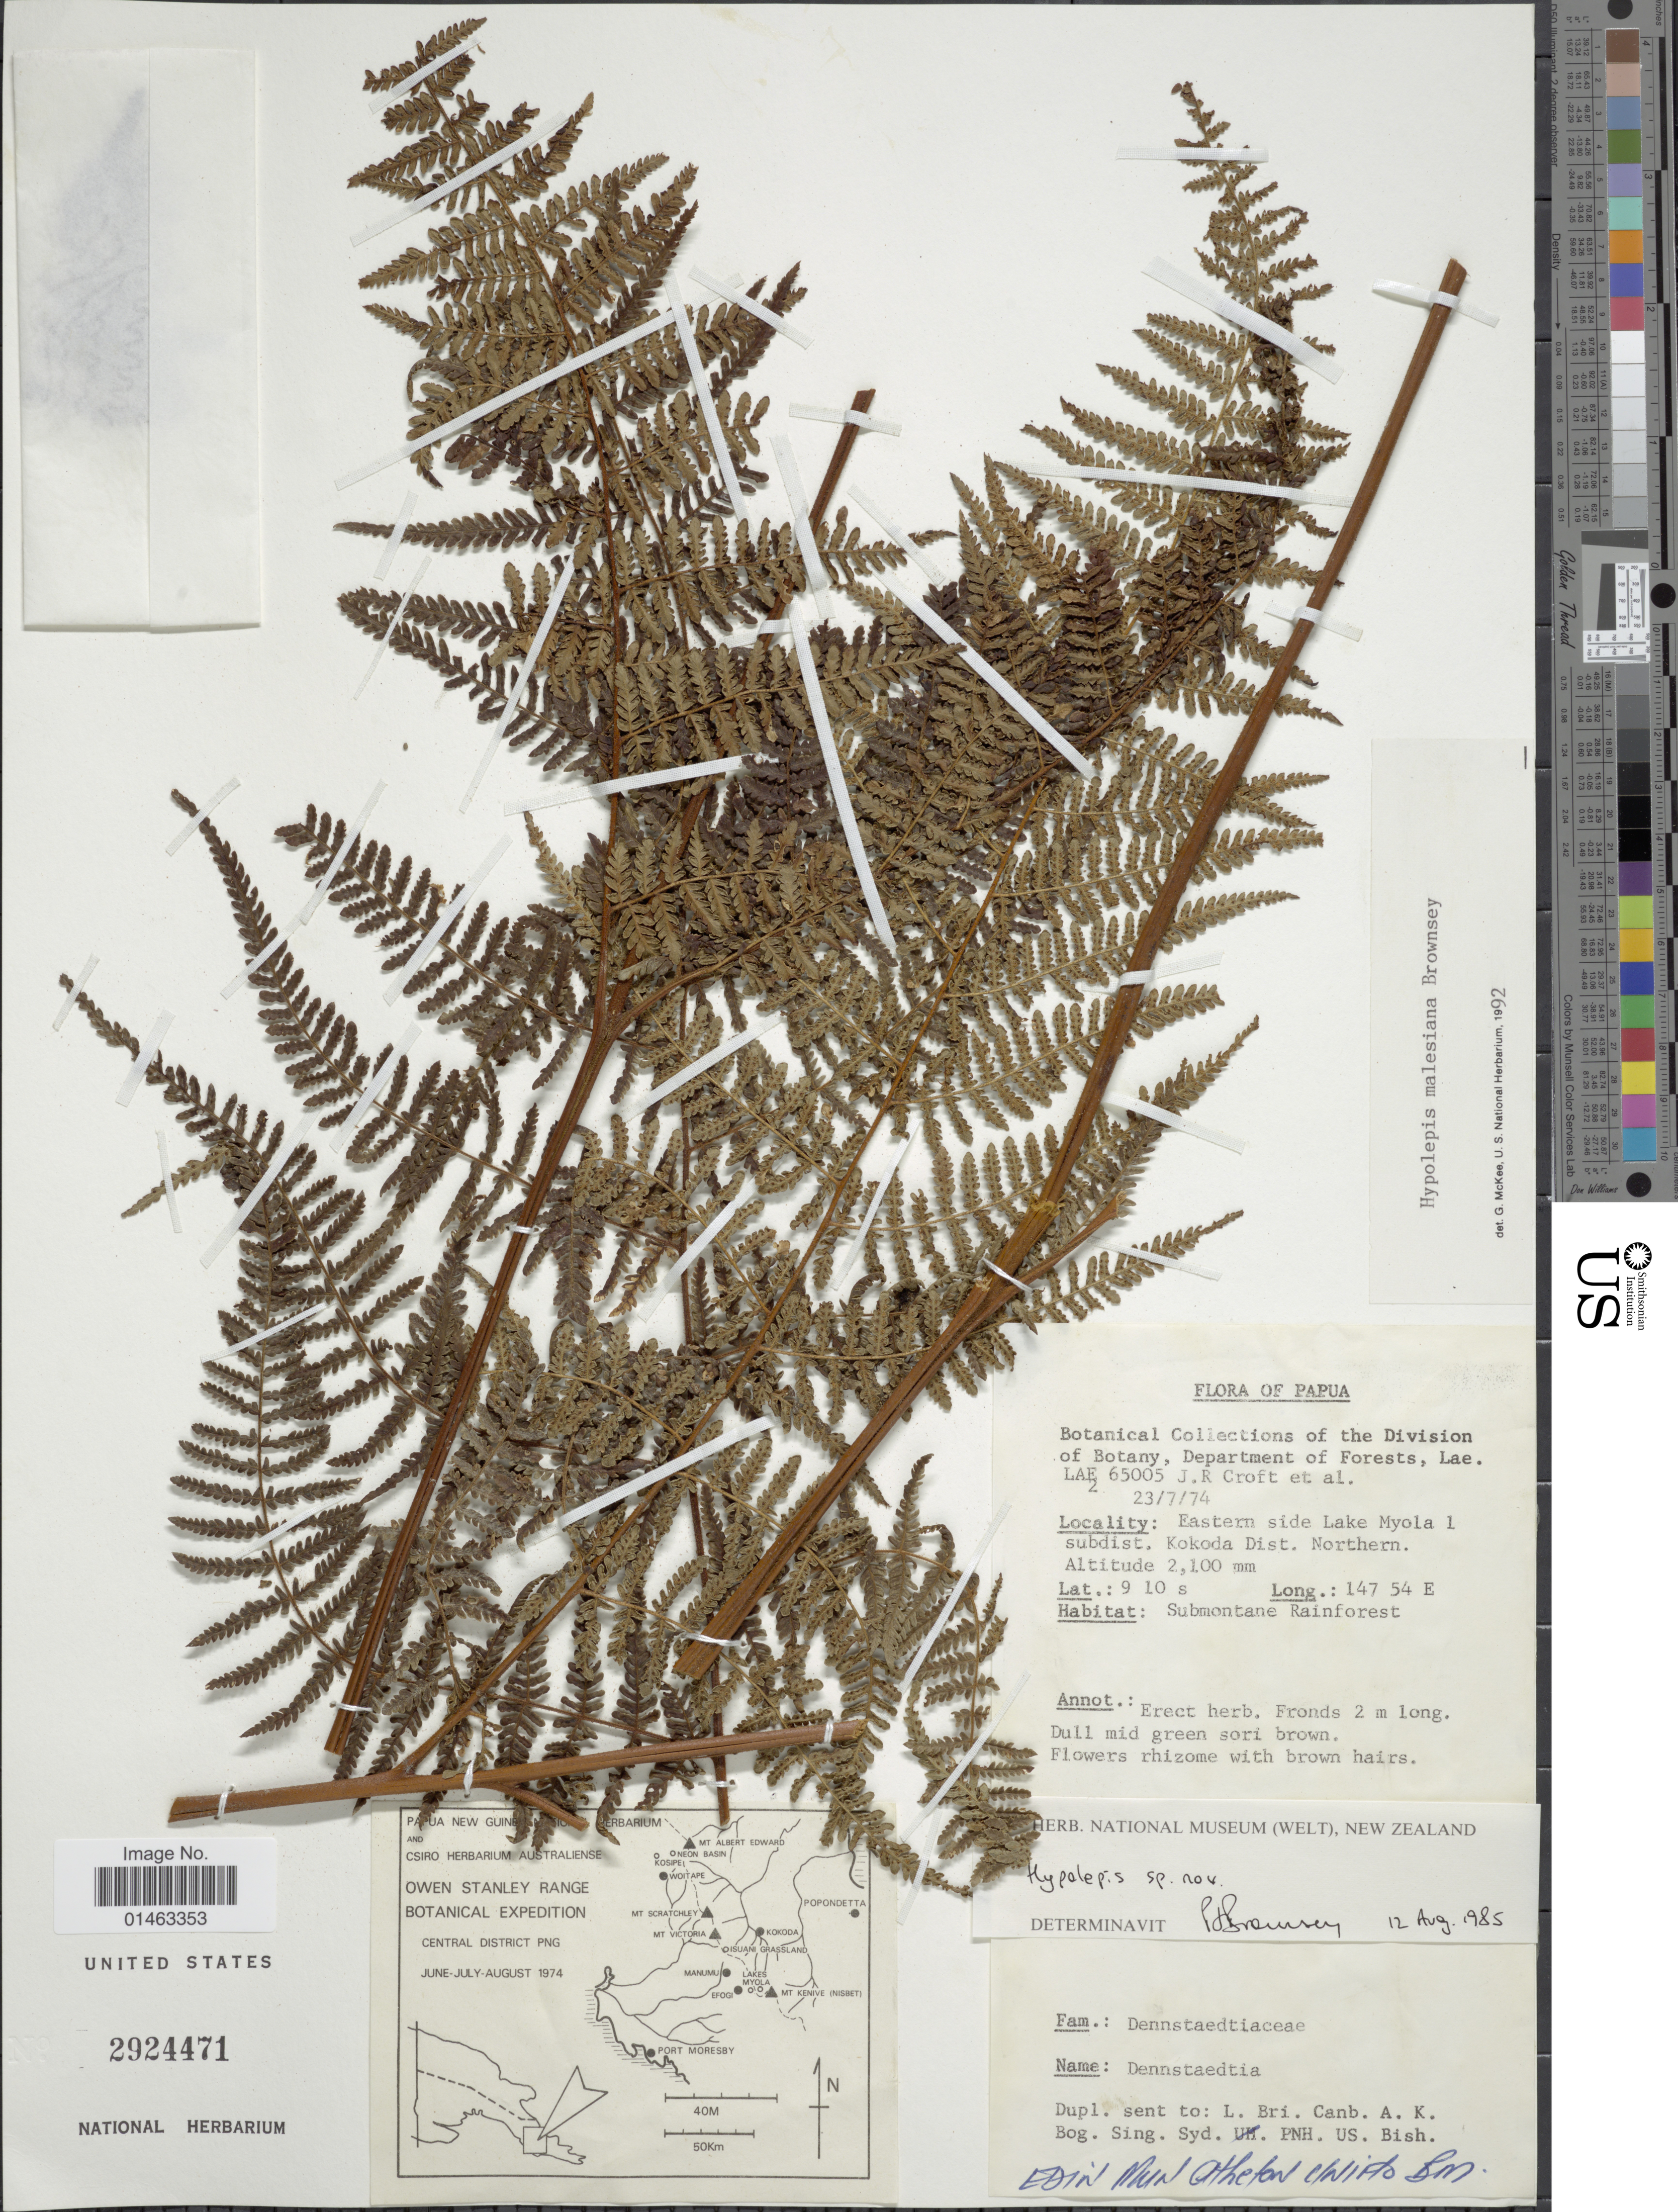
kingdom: Plantae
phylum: Tracheophyta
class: Polypodiopsida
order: Polypodiales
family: Dennstaedtiaceae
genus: Hypolepis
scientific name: Hypolepis malesiana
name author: Brownsey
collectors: J. R. Croft & et al.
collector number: LAE 65005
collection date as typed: Transcribed d/m/y: 23/7/74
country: Indonesia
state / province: Papua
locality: Eastern side Lake Myola 1 subdist. Kokoda Dist. Northern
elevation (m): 2.1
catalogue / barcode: US 2924471